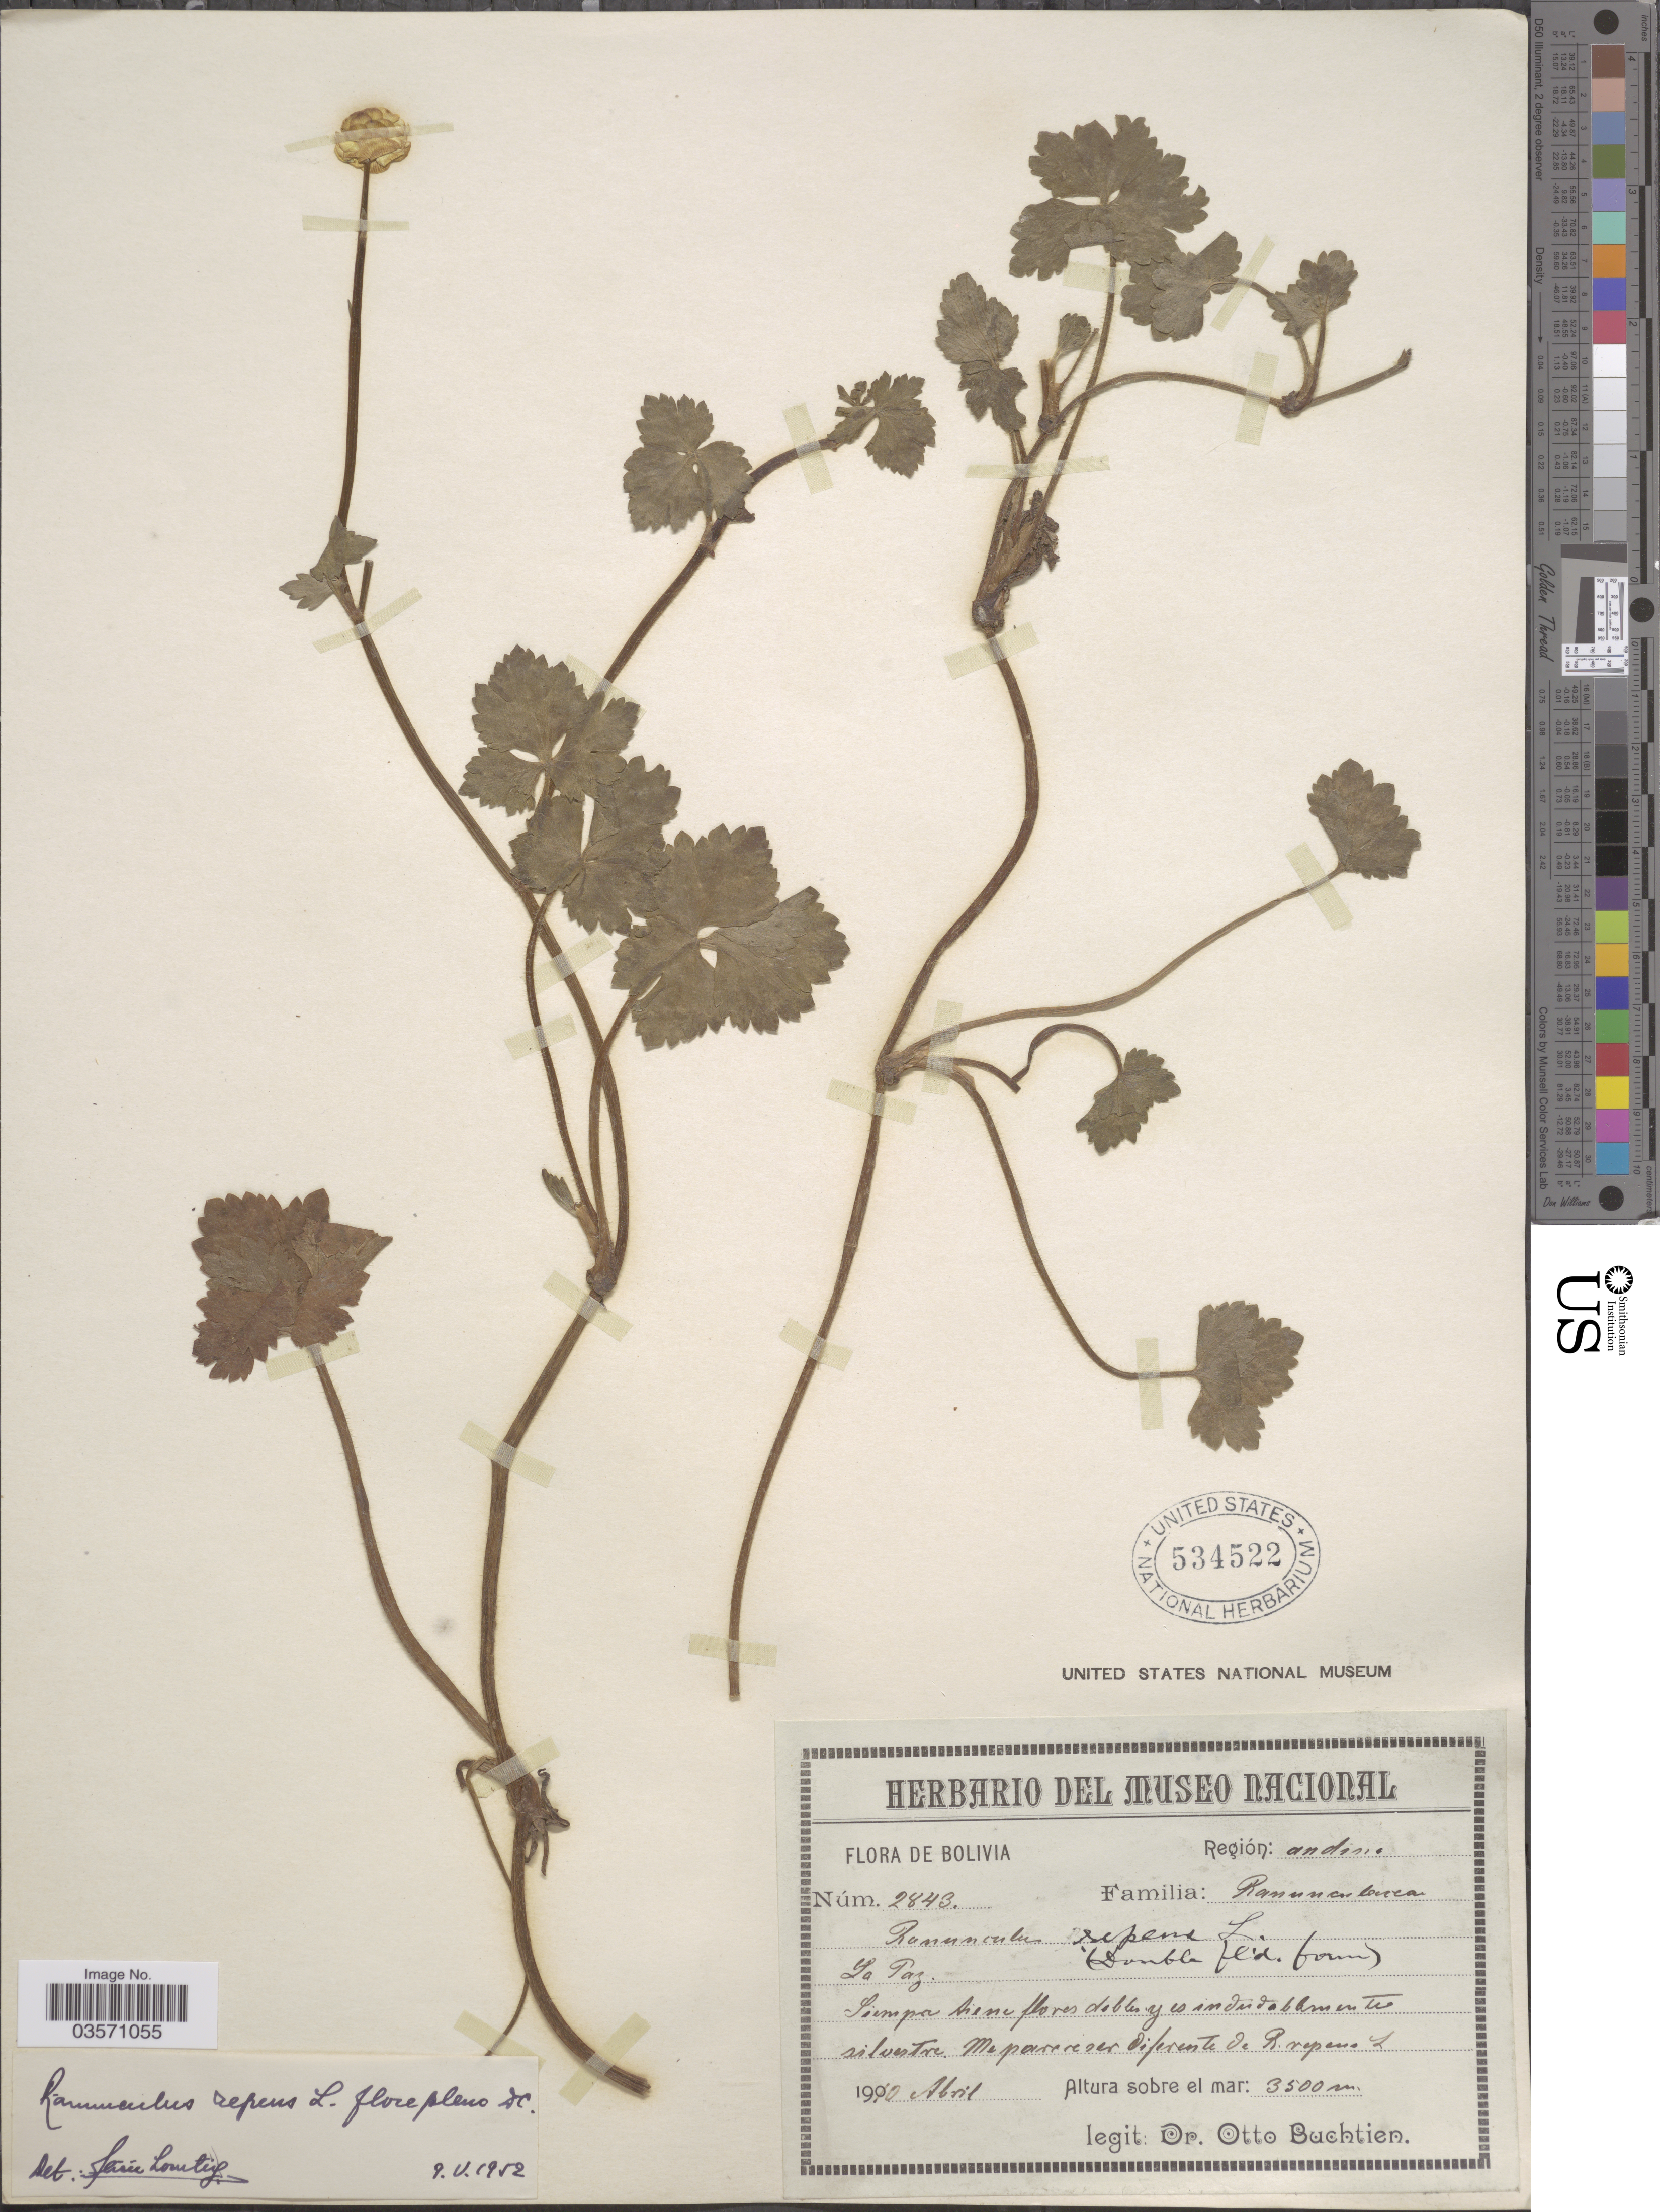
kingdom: Plantae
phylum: Tracheophyta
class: Magnoliopsida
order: Ranunculales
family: Ranunculaceae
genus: Ranunculus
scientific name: Ranunculus repens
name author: L.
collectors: O. Buchtien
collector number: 2843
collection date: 1900-04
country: Bolivia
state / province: La Paz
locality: Región: Andina. La Paz.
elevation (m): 3500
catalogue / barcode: US 534522